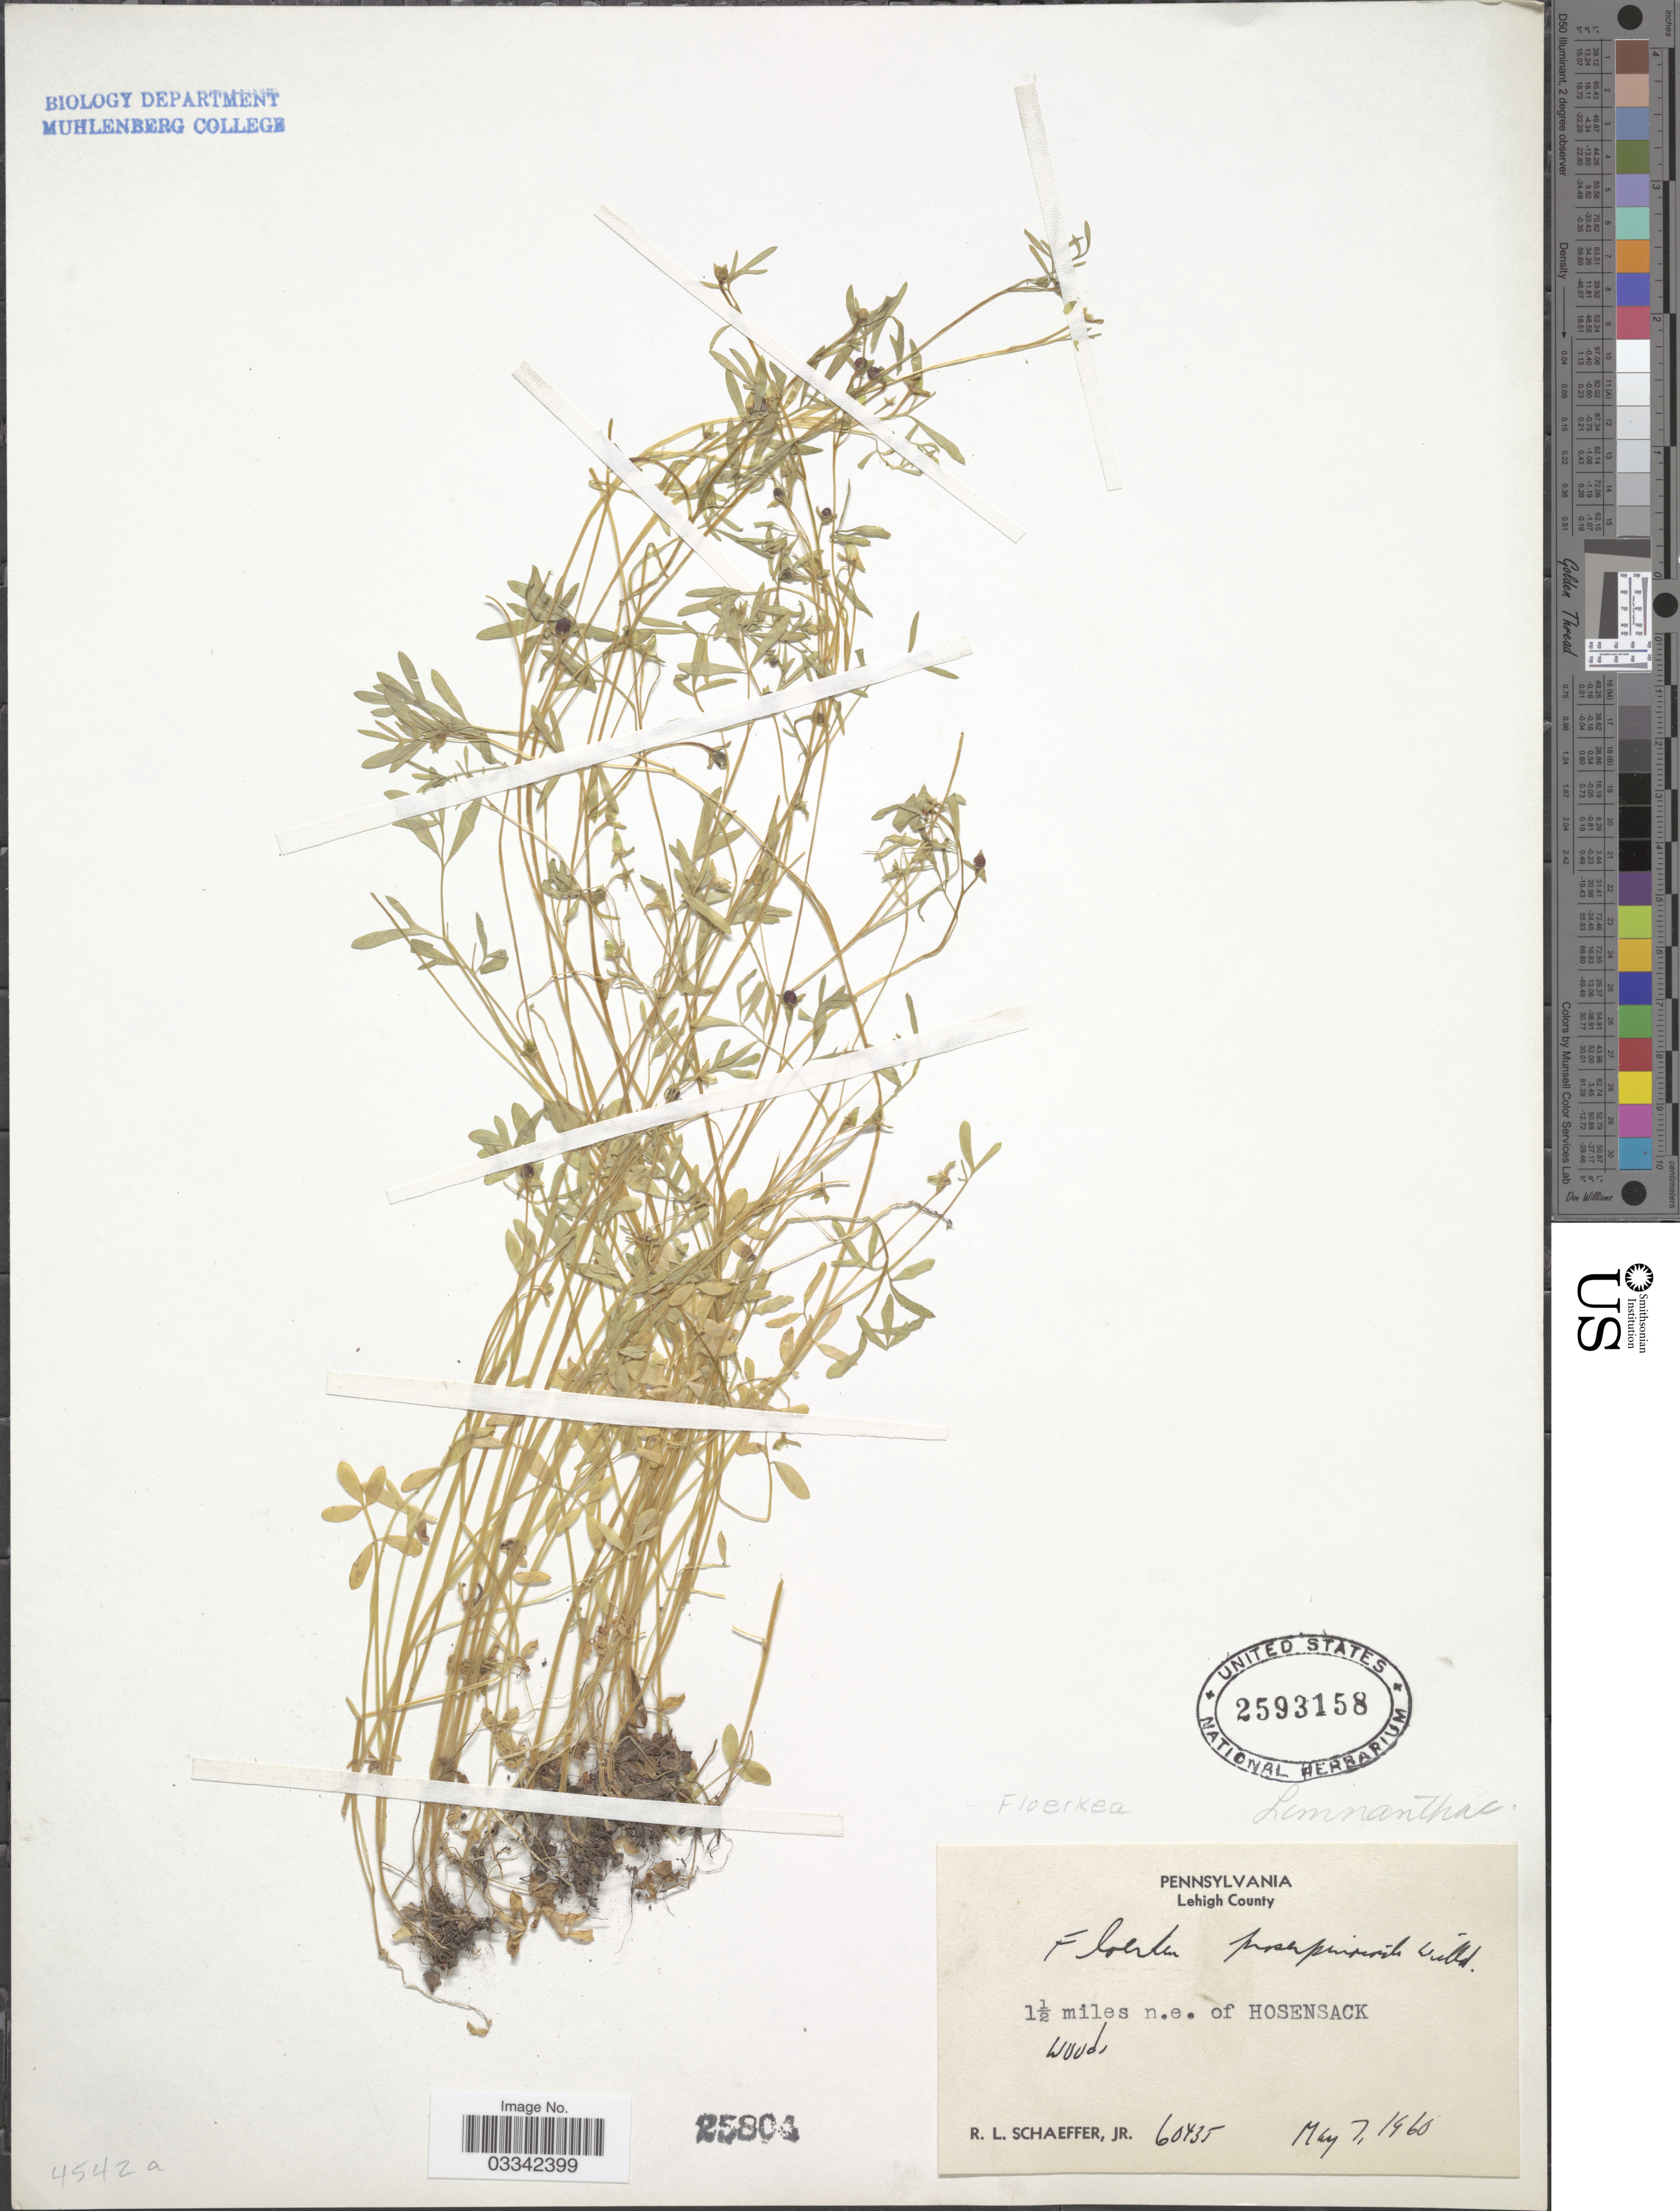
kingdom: Plantae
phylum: Tracheophyta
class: Magnoliopsida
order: Brassicales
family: Limnanthaceae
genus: Floerkea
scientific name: Floerkea proserpinacoides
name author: Willd.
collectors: R. L. Schaeffer Jr.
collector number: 60435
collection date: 1960-05-07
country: United States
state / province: Pennsylvania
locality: Lehigh County. 1½ miles n.e. of Hosensack.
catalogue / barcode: US 2593158